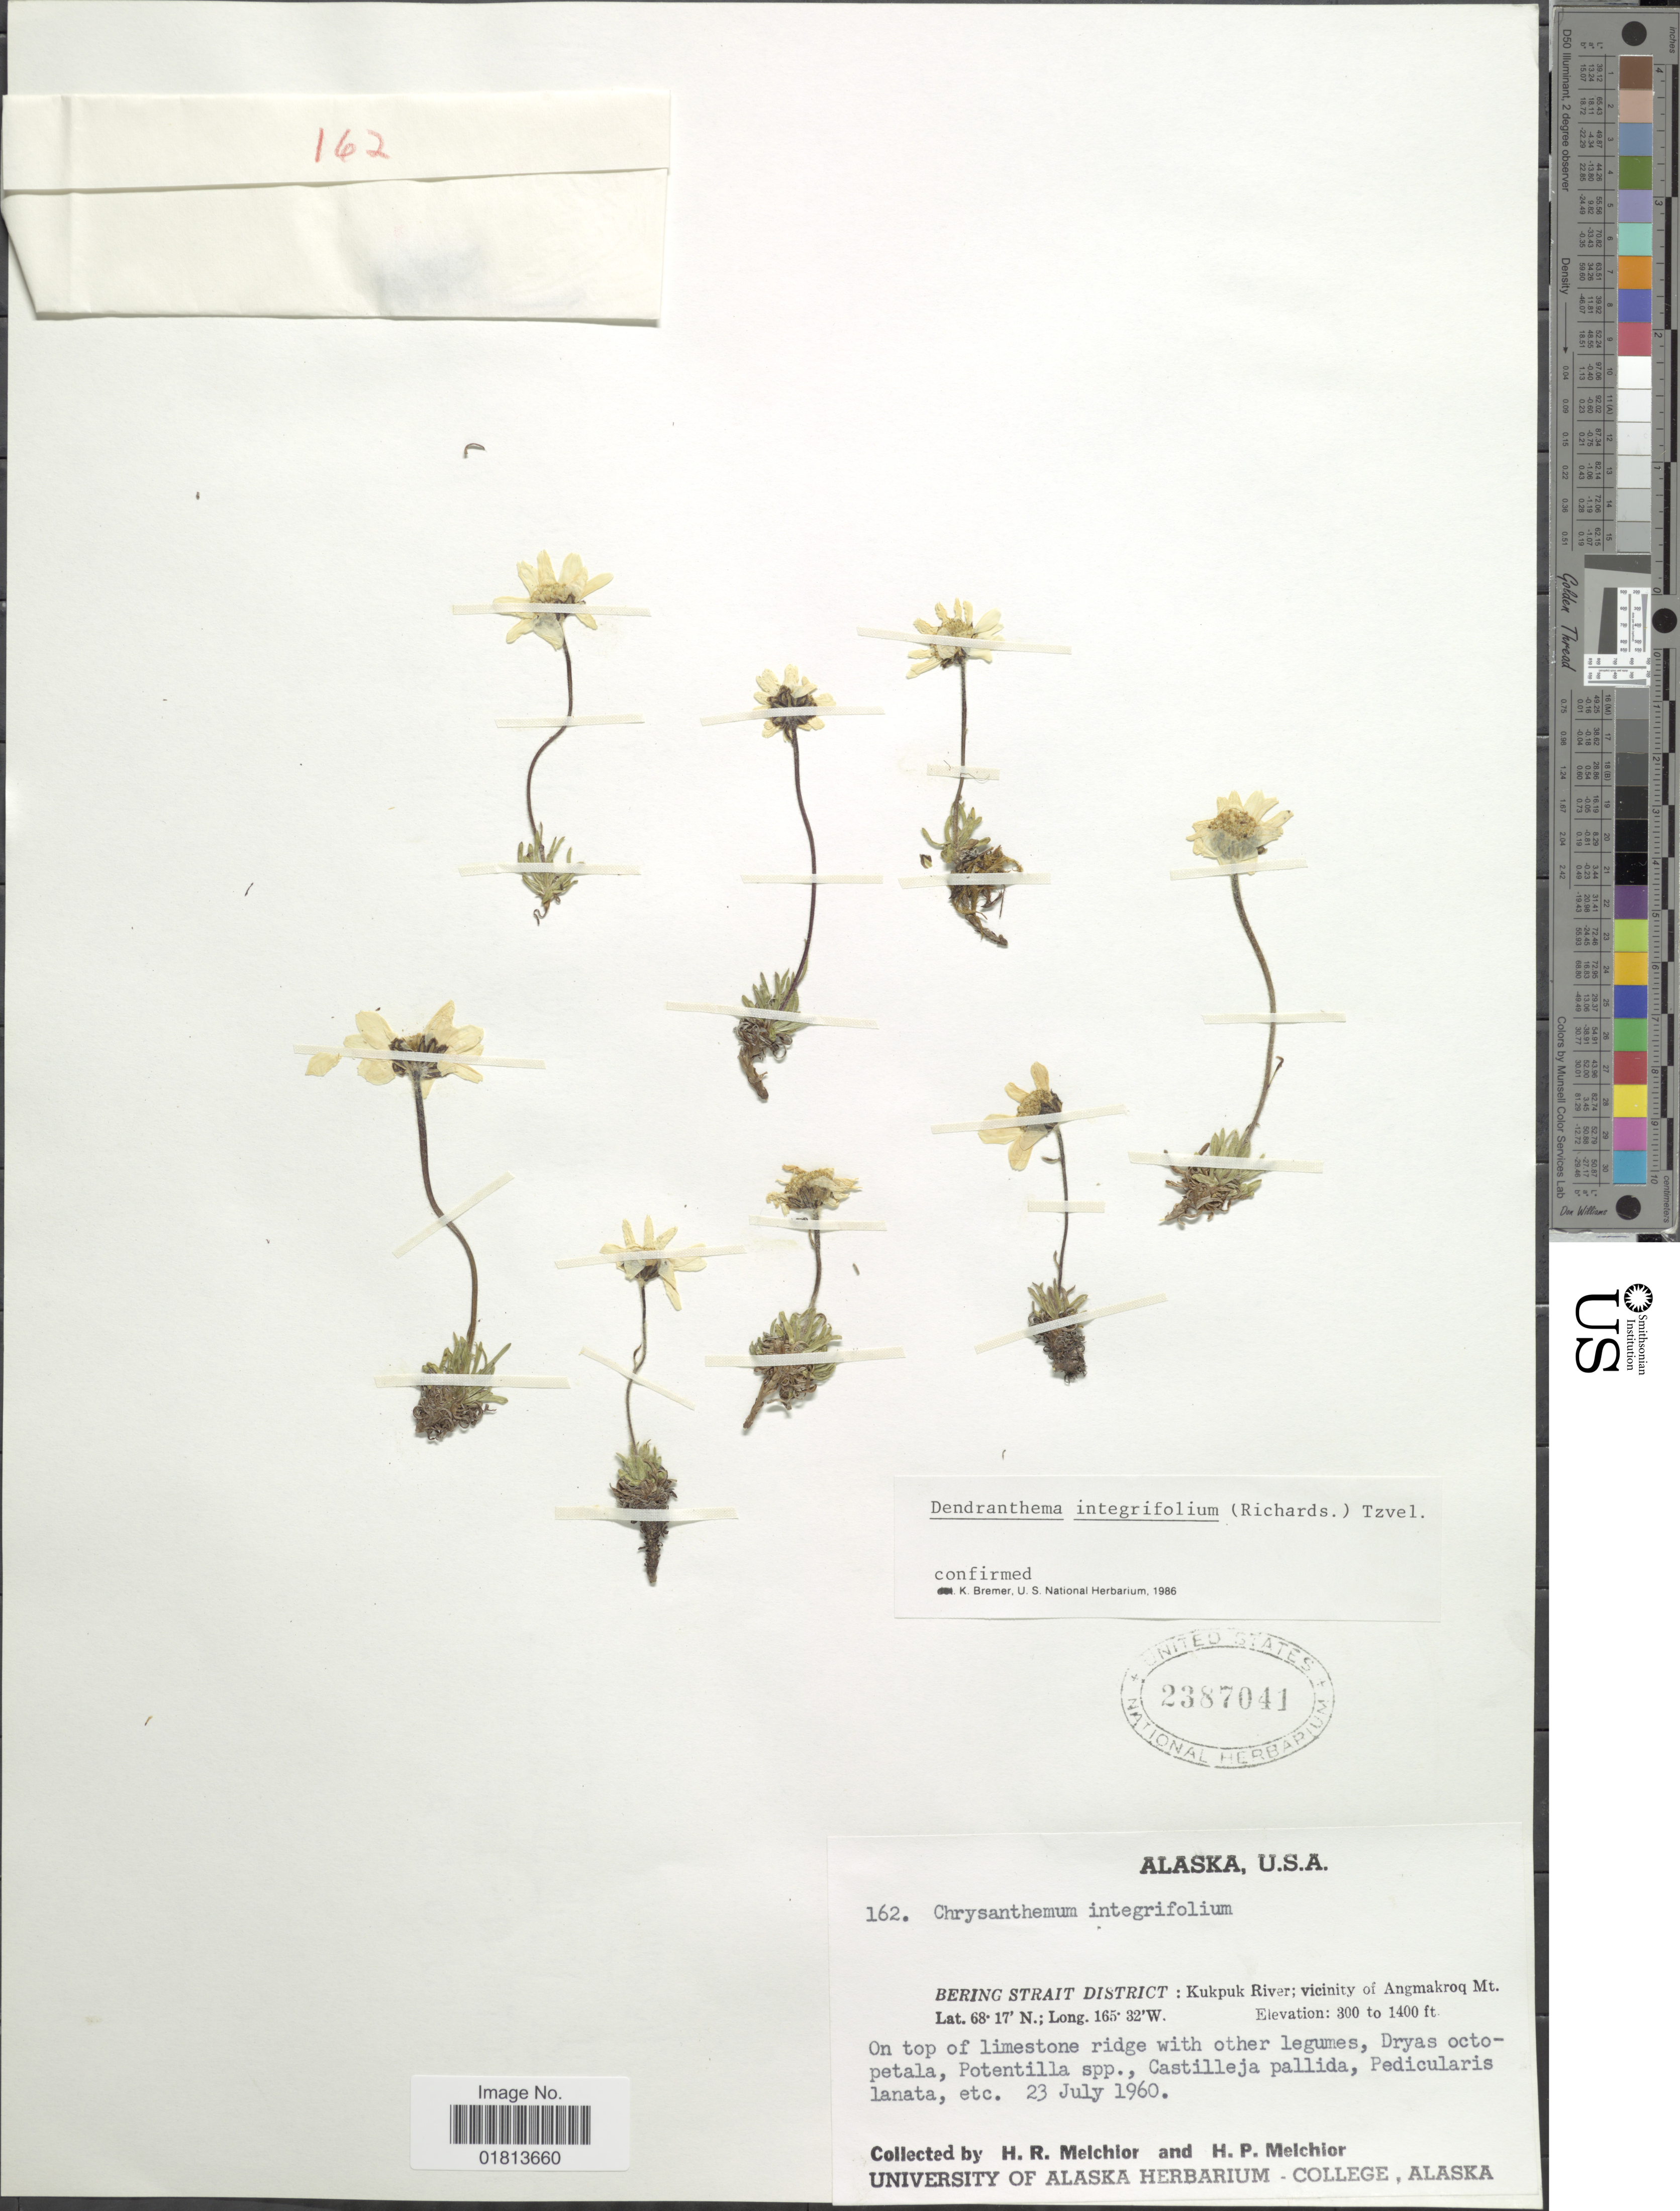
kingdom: Plantae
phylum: Tracheophyta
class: Magnoliopsida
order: Asterales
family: Asteraceae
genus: Dendranthema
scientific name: Dendranthema integrifolium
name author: (Richardson) Tzvelev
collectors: H. R. Melchior & H. P. Melchior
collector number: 162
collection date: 1960-07-23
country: United States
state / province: Alaska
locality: Bering Strait District: Kukpuk River; vicinity of Angmakroq Mt.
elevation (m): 91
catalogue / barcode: US 2387041